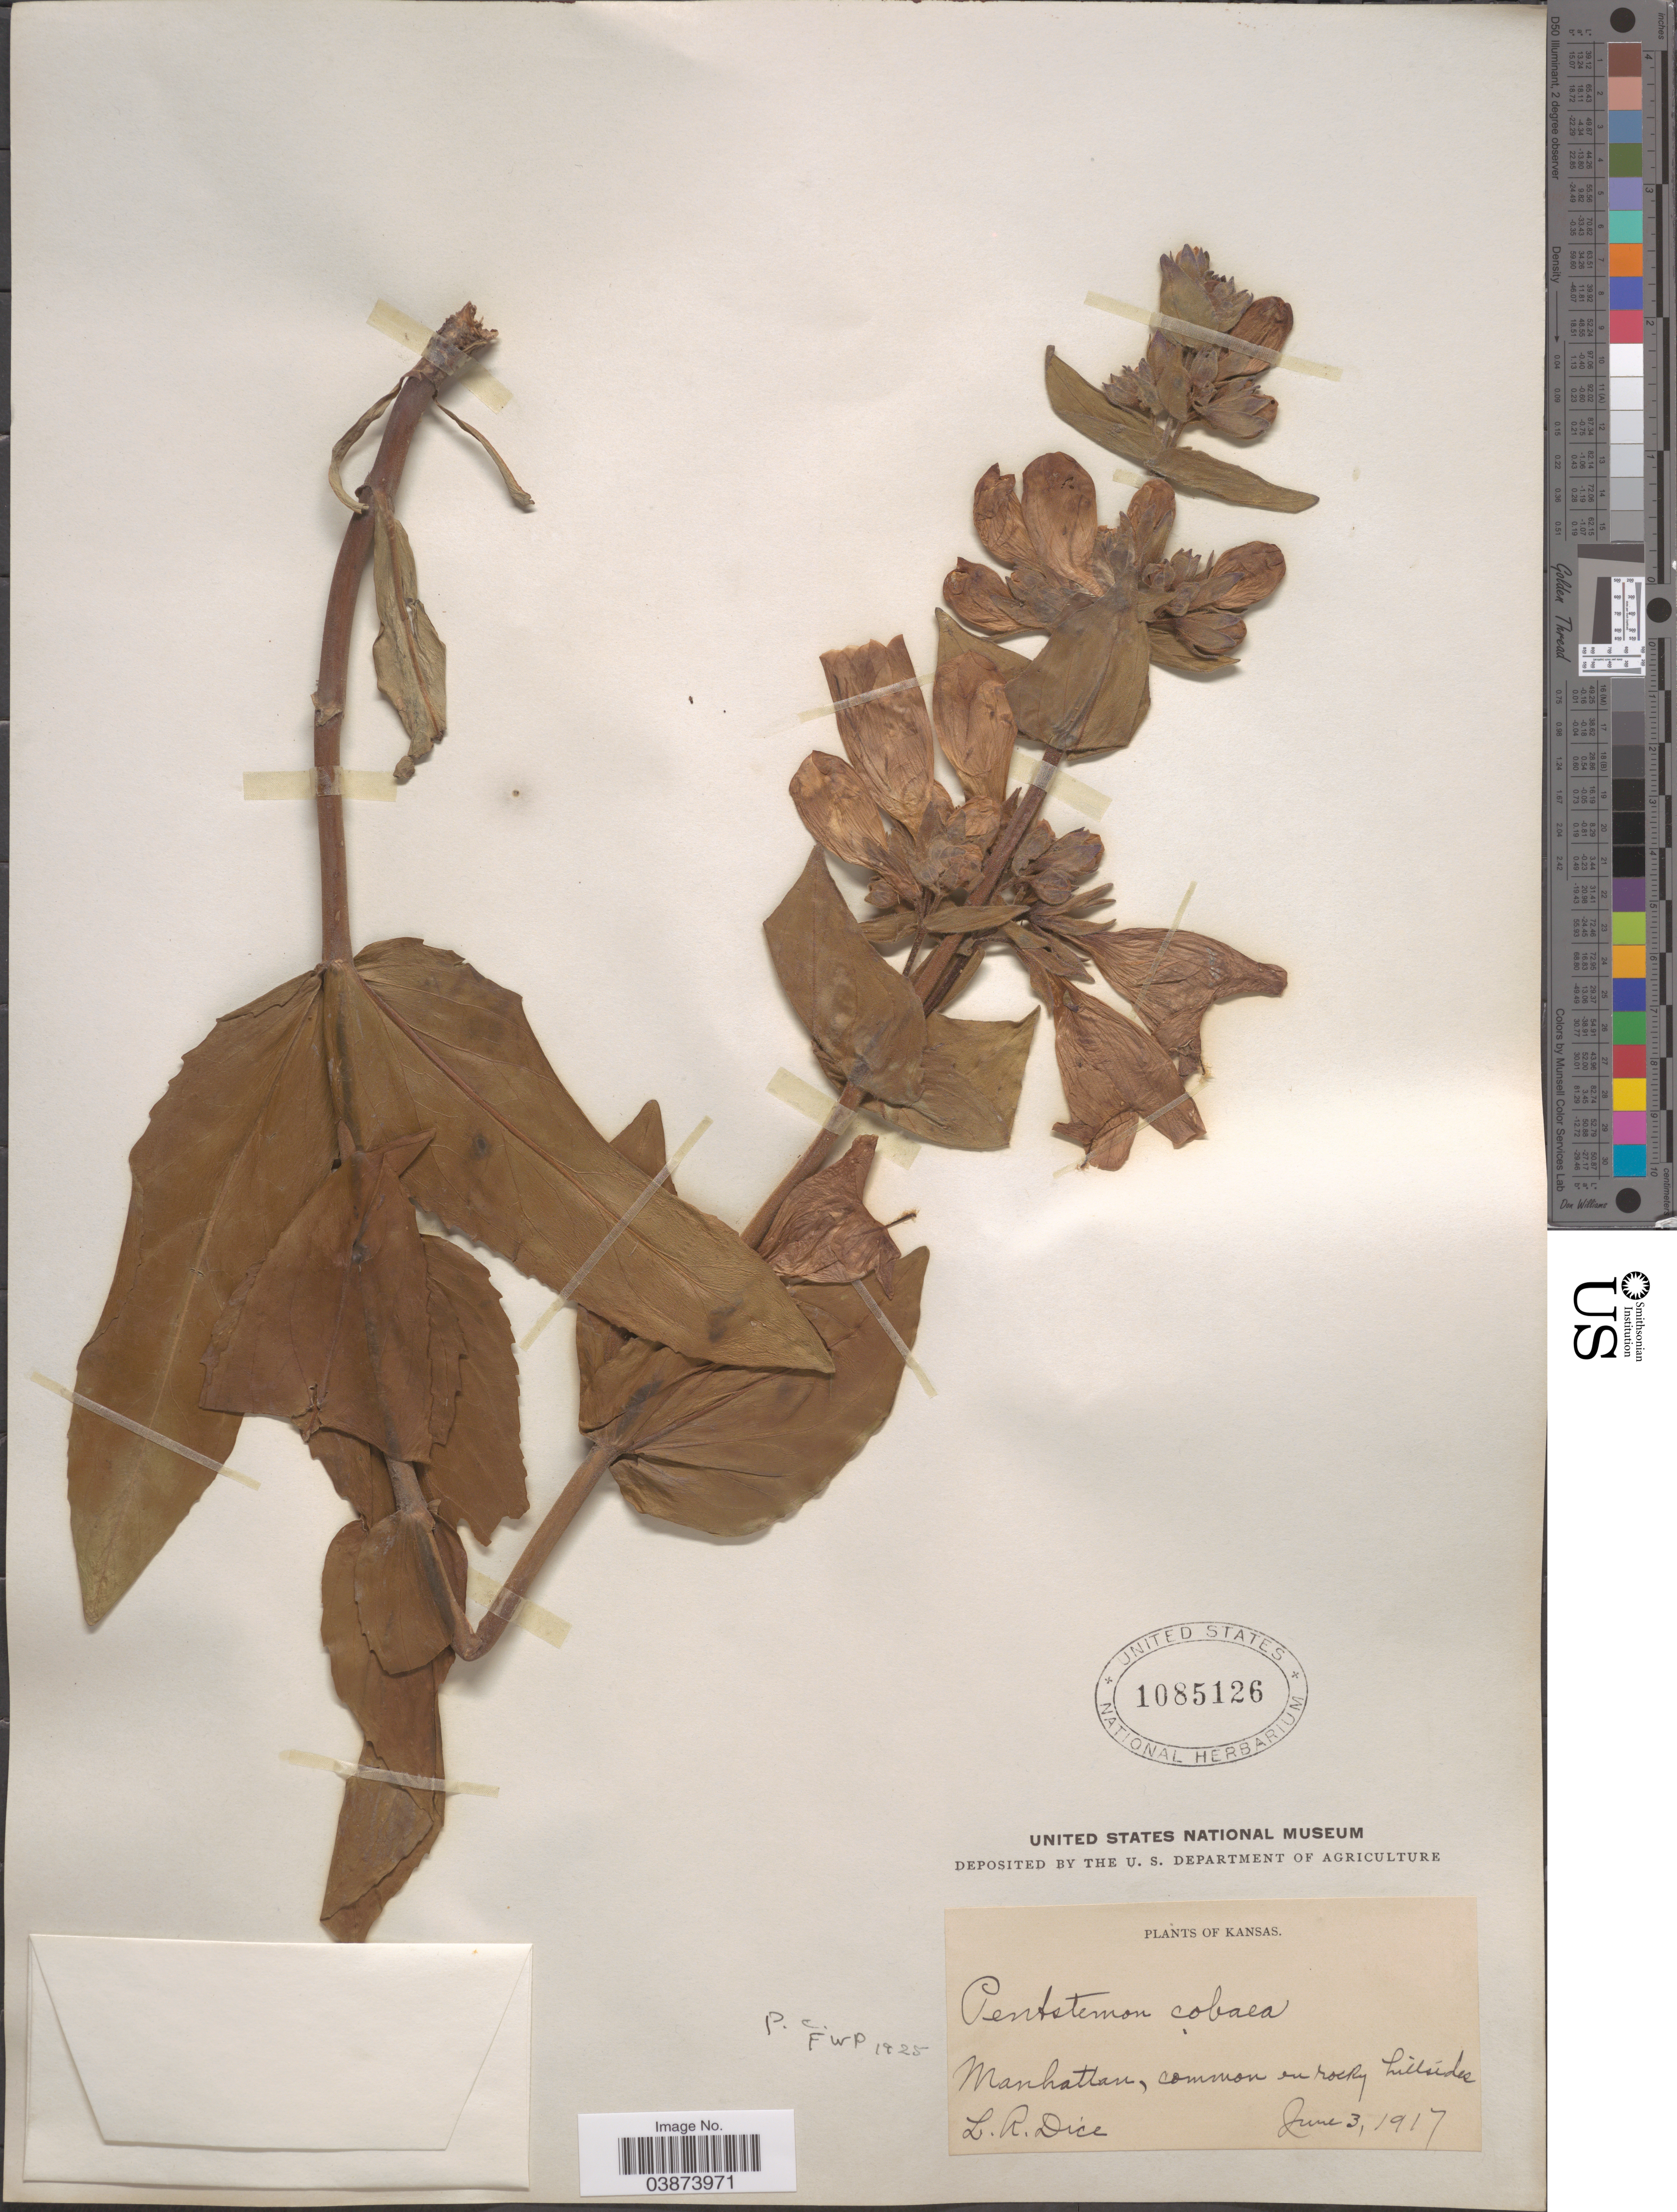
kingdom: Plantae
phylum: Tracheophyta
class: Magnoliopsida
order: Lamiales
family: Plantaginaceae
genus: Penstemon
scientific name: Penstemon cobaea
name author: (Nutt.)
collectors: L. Dice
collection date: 1917-06-03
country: United States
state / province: Kansas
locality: Manhattan, on rocky hillsides.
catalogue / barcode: US 1085126